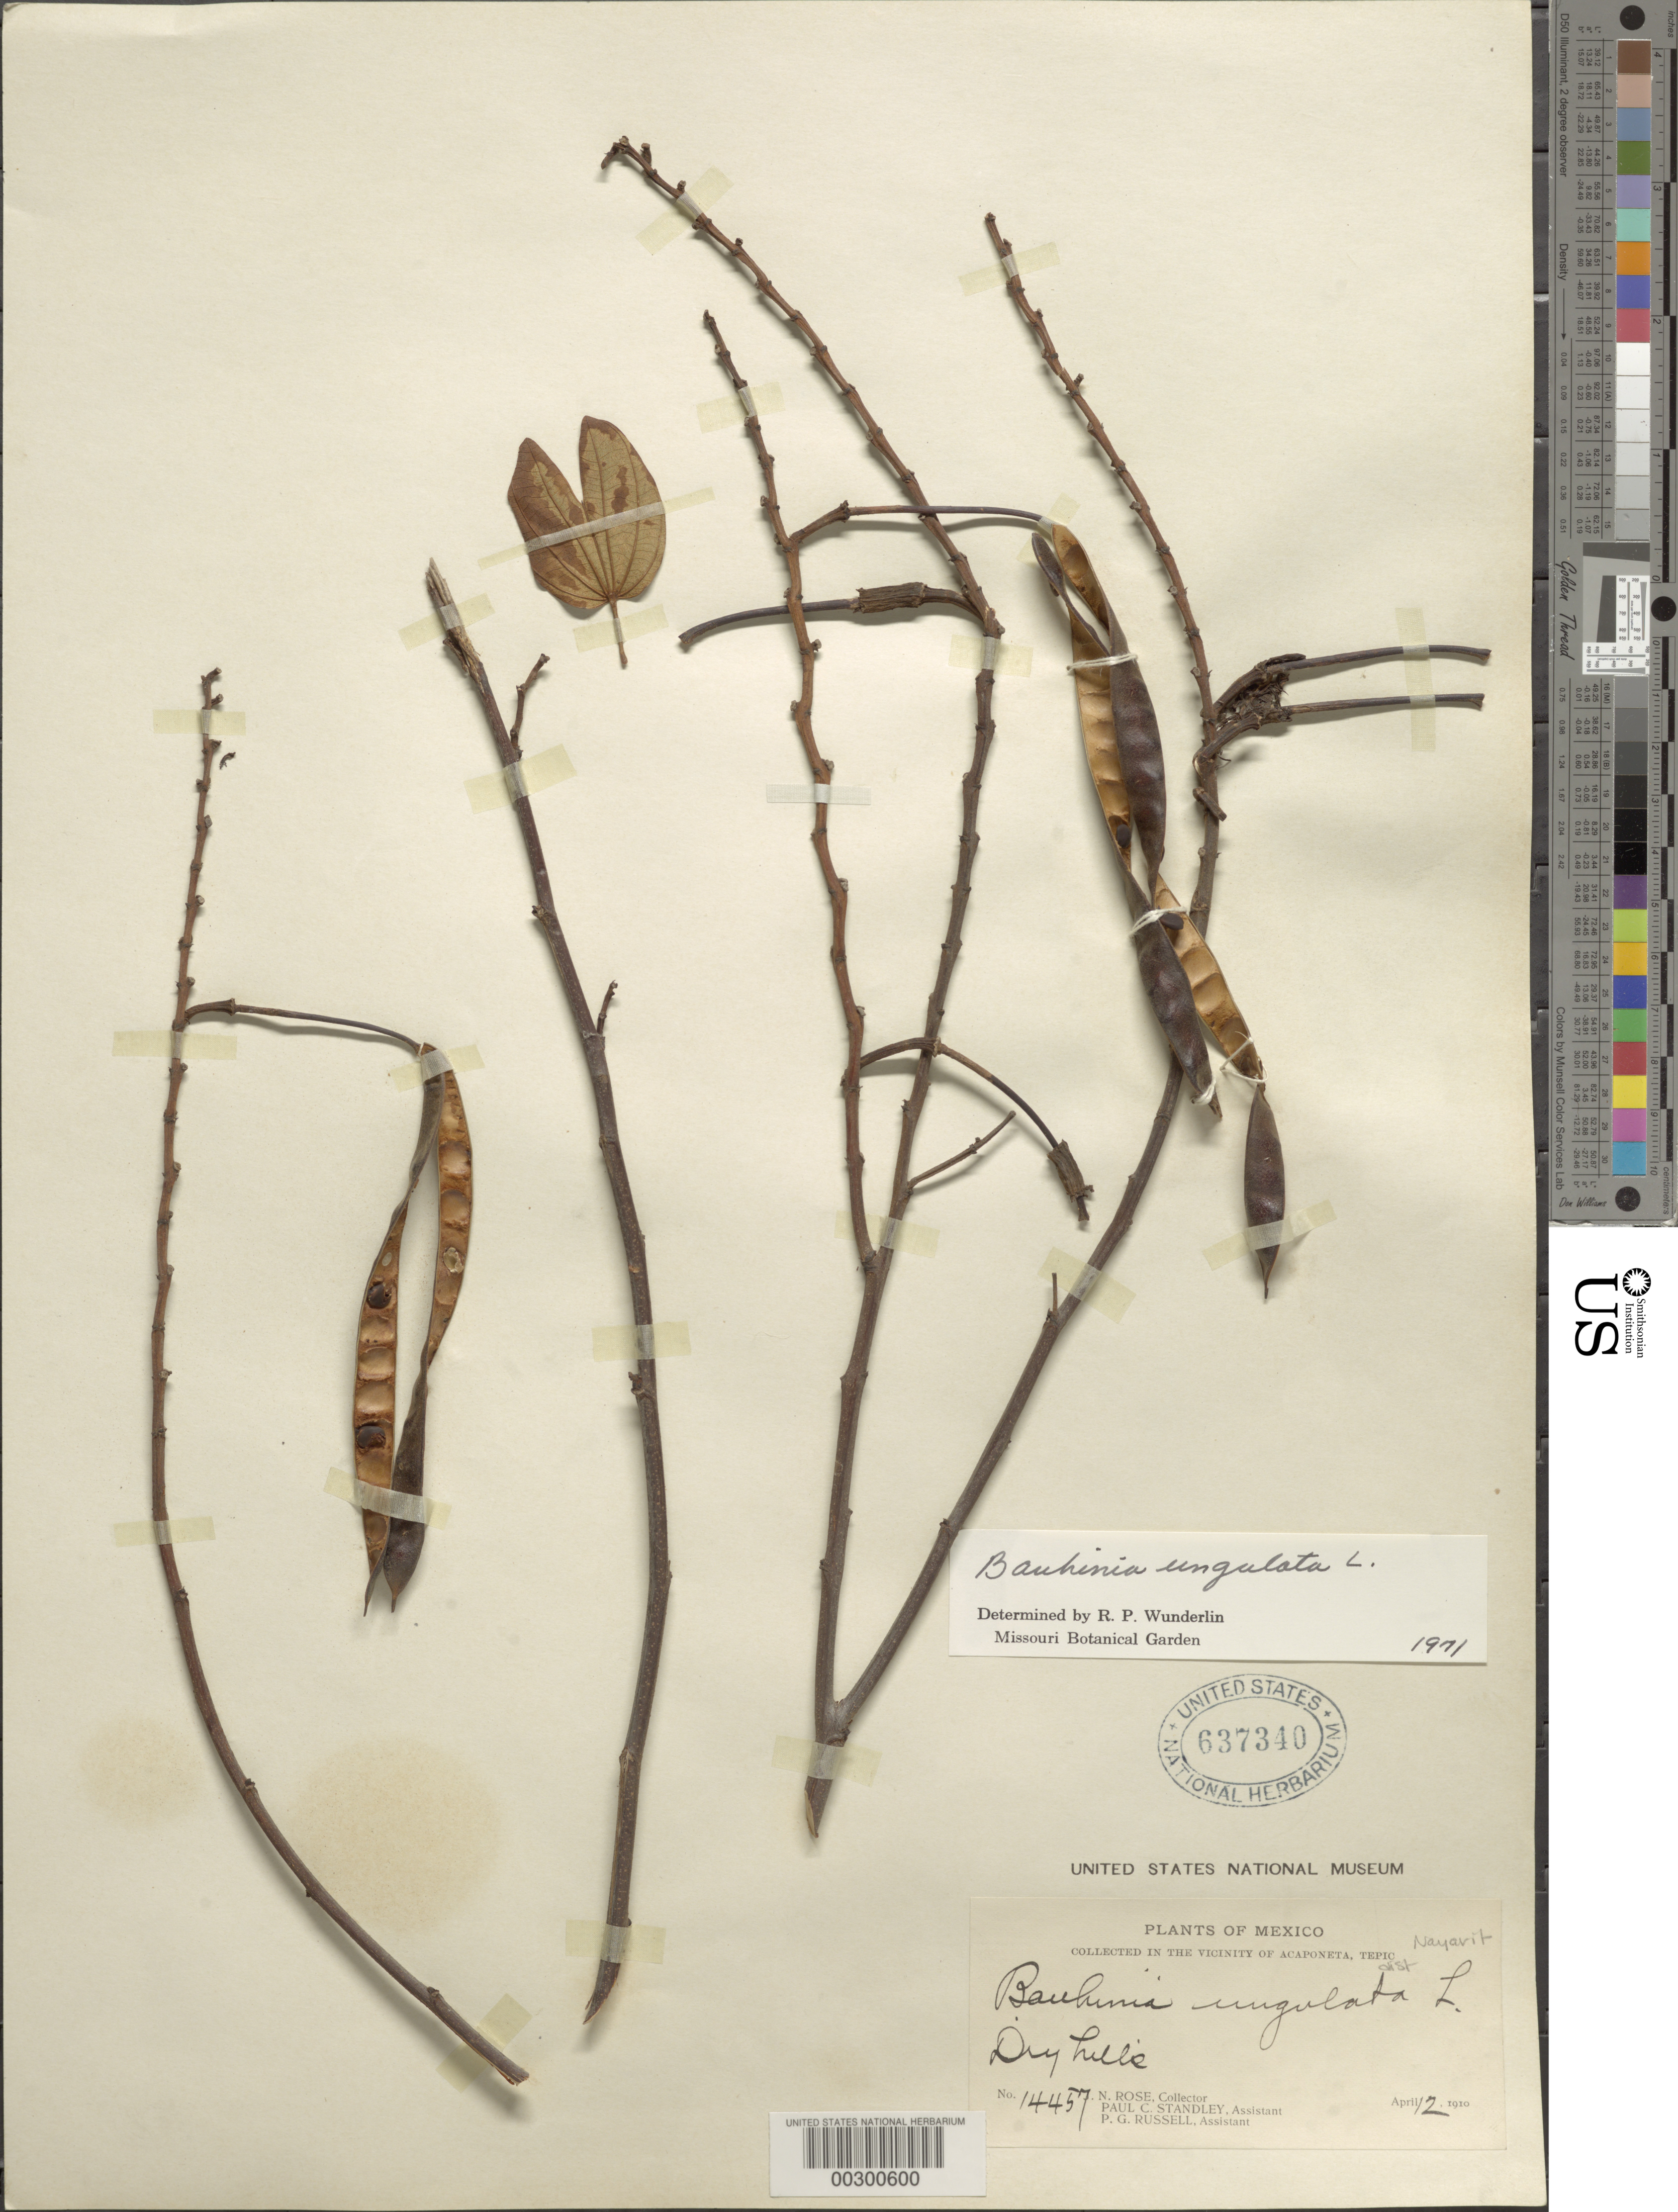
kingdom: Plantae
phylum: Tracheophyta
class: Magnoliopsida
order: Fabales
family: Fabaceae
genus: Bauhinia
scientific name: Bauhinia ungulata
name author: L.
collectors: J. N. Rose, P. C. Standley & P. G. Russell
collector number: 14457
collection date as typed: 12 Apr 1910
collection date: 1910-04-12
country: Mexico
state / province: Nayarit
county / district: Tepic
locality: Vicinity of Acaponeta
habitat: Dry hills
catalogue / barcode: US 637340